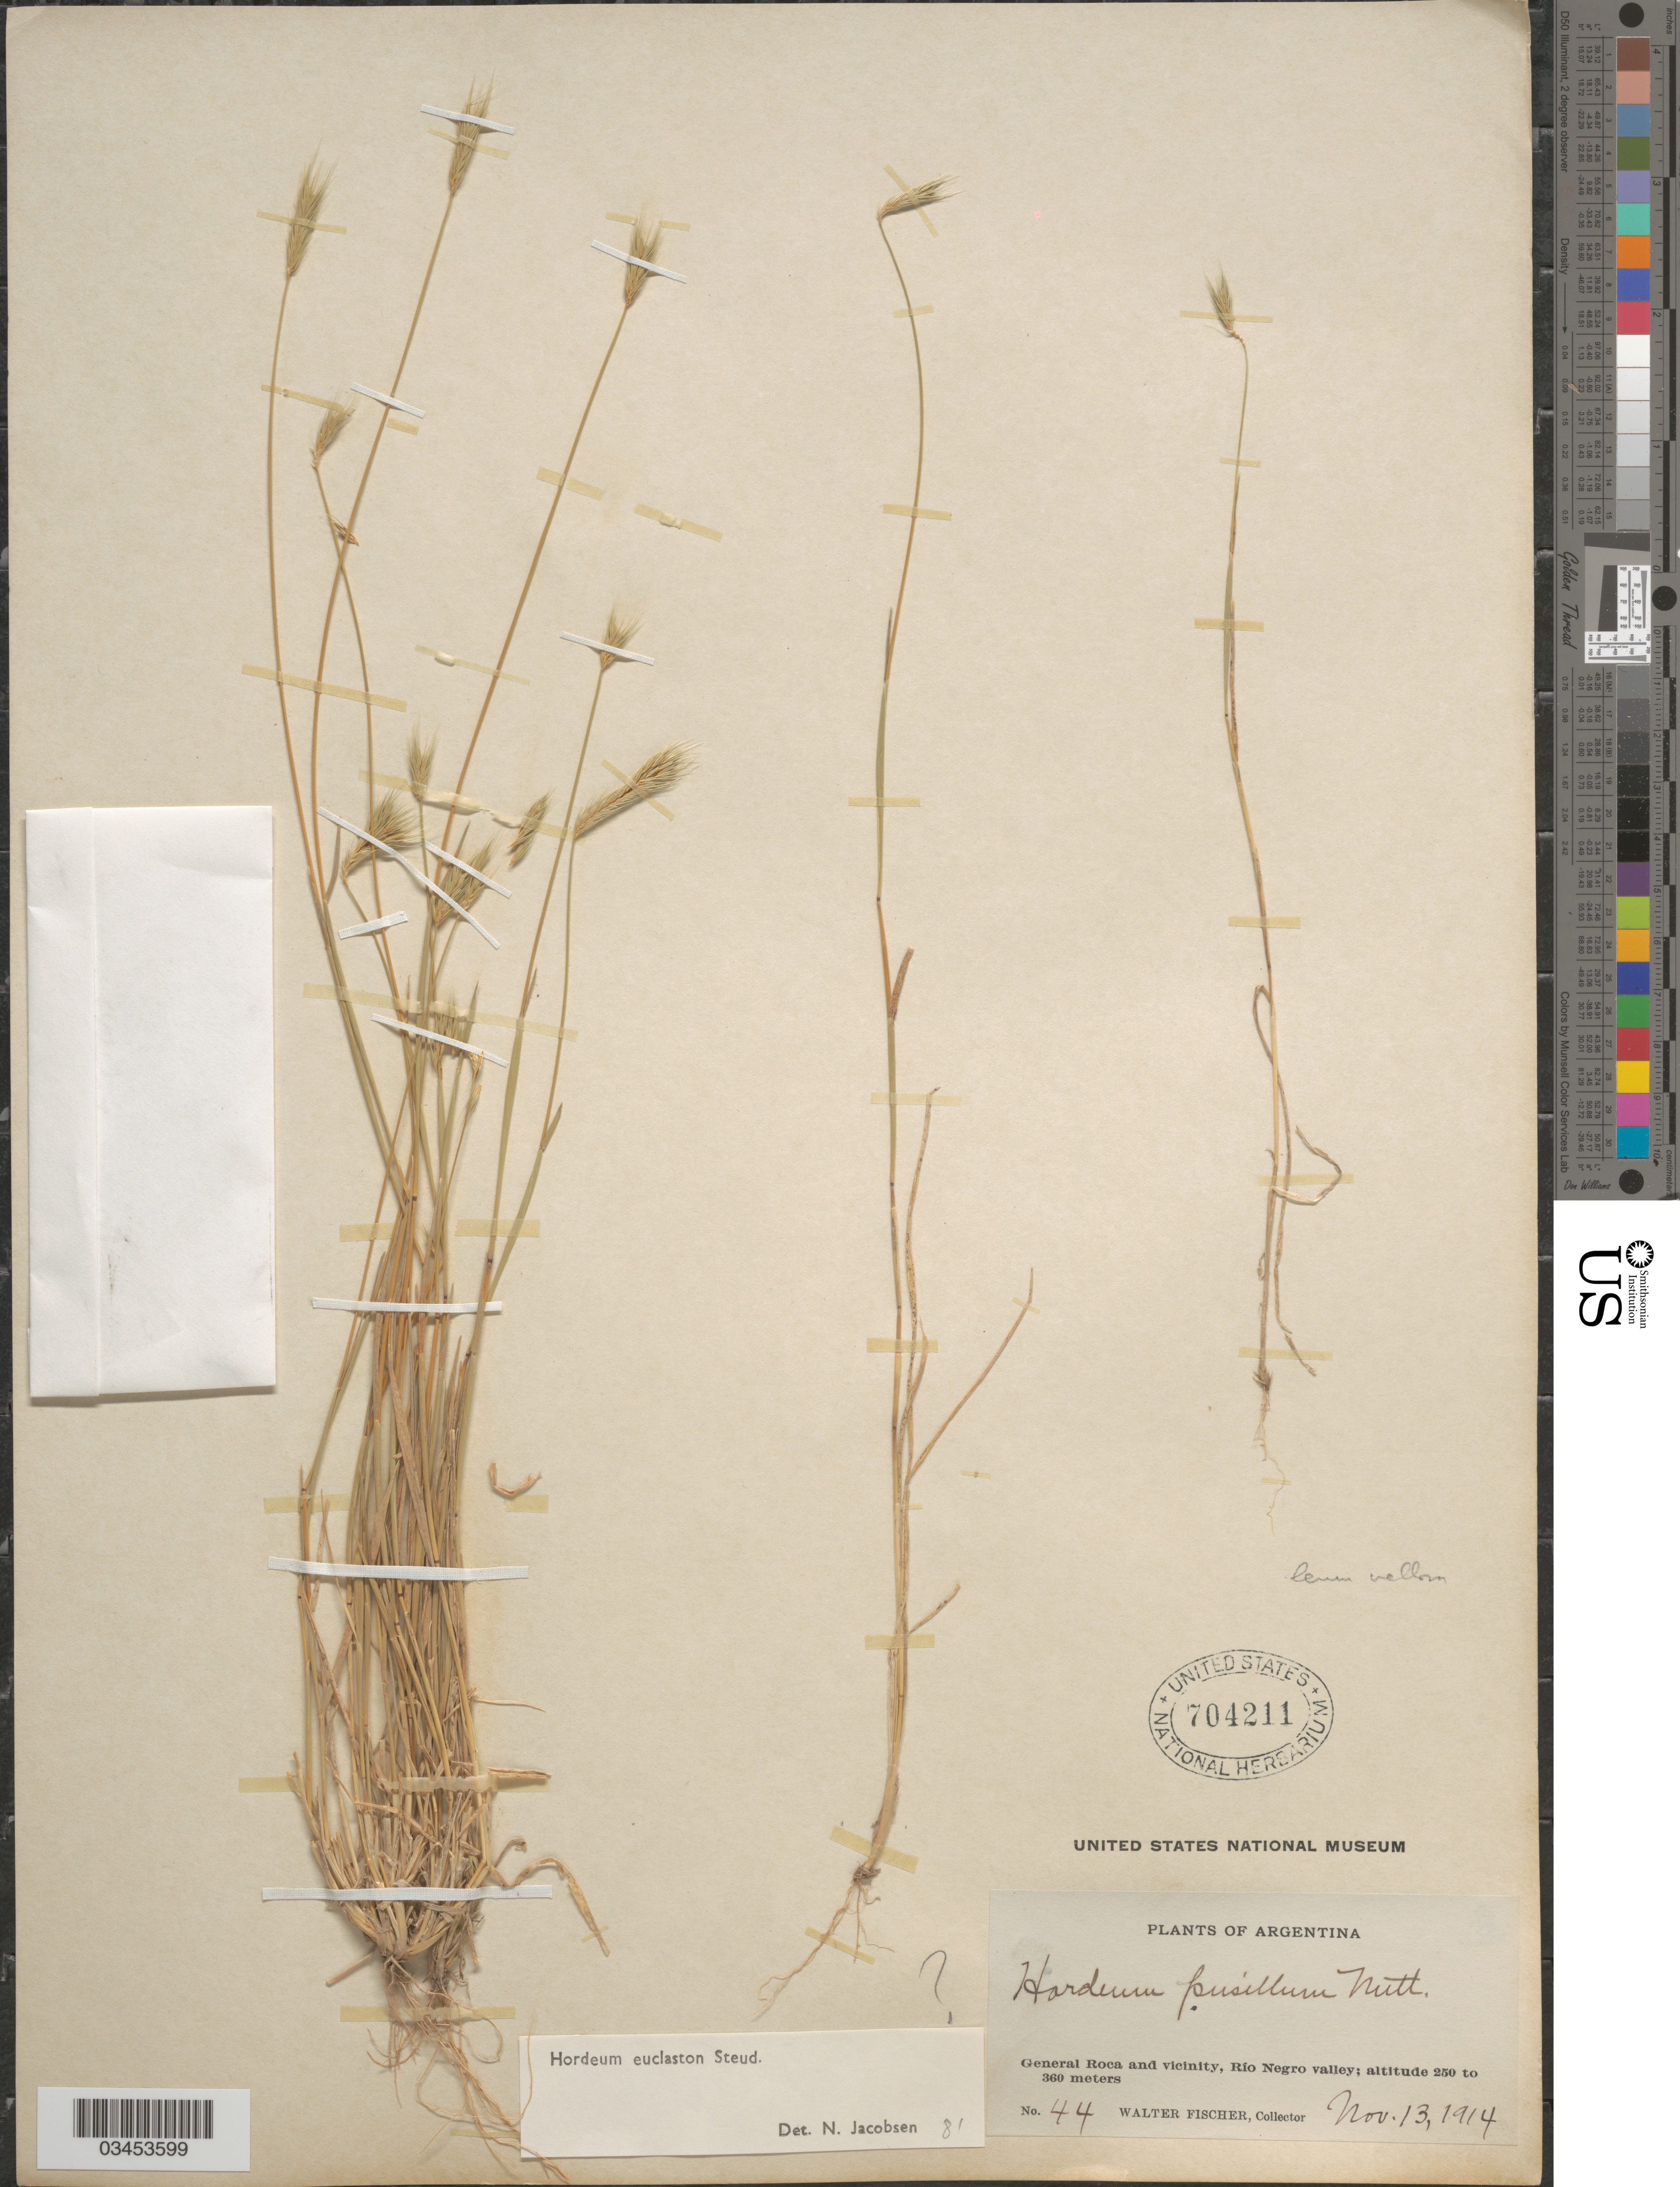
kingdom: Plantae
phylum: Tracheophyta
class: Liliopsida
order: Poales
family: Poaceae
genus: Hordeum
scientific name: Hordeum euclaston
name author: Steud.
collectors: W. Fischer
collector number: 44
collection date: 1914-11-13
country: Argentina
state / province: Rio Negro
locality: General Roca and vicinity, Río Negro valley.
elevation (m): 250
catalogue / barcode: US 704211